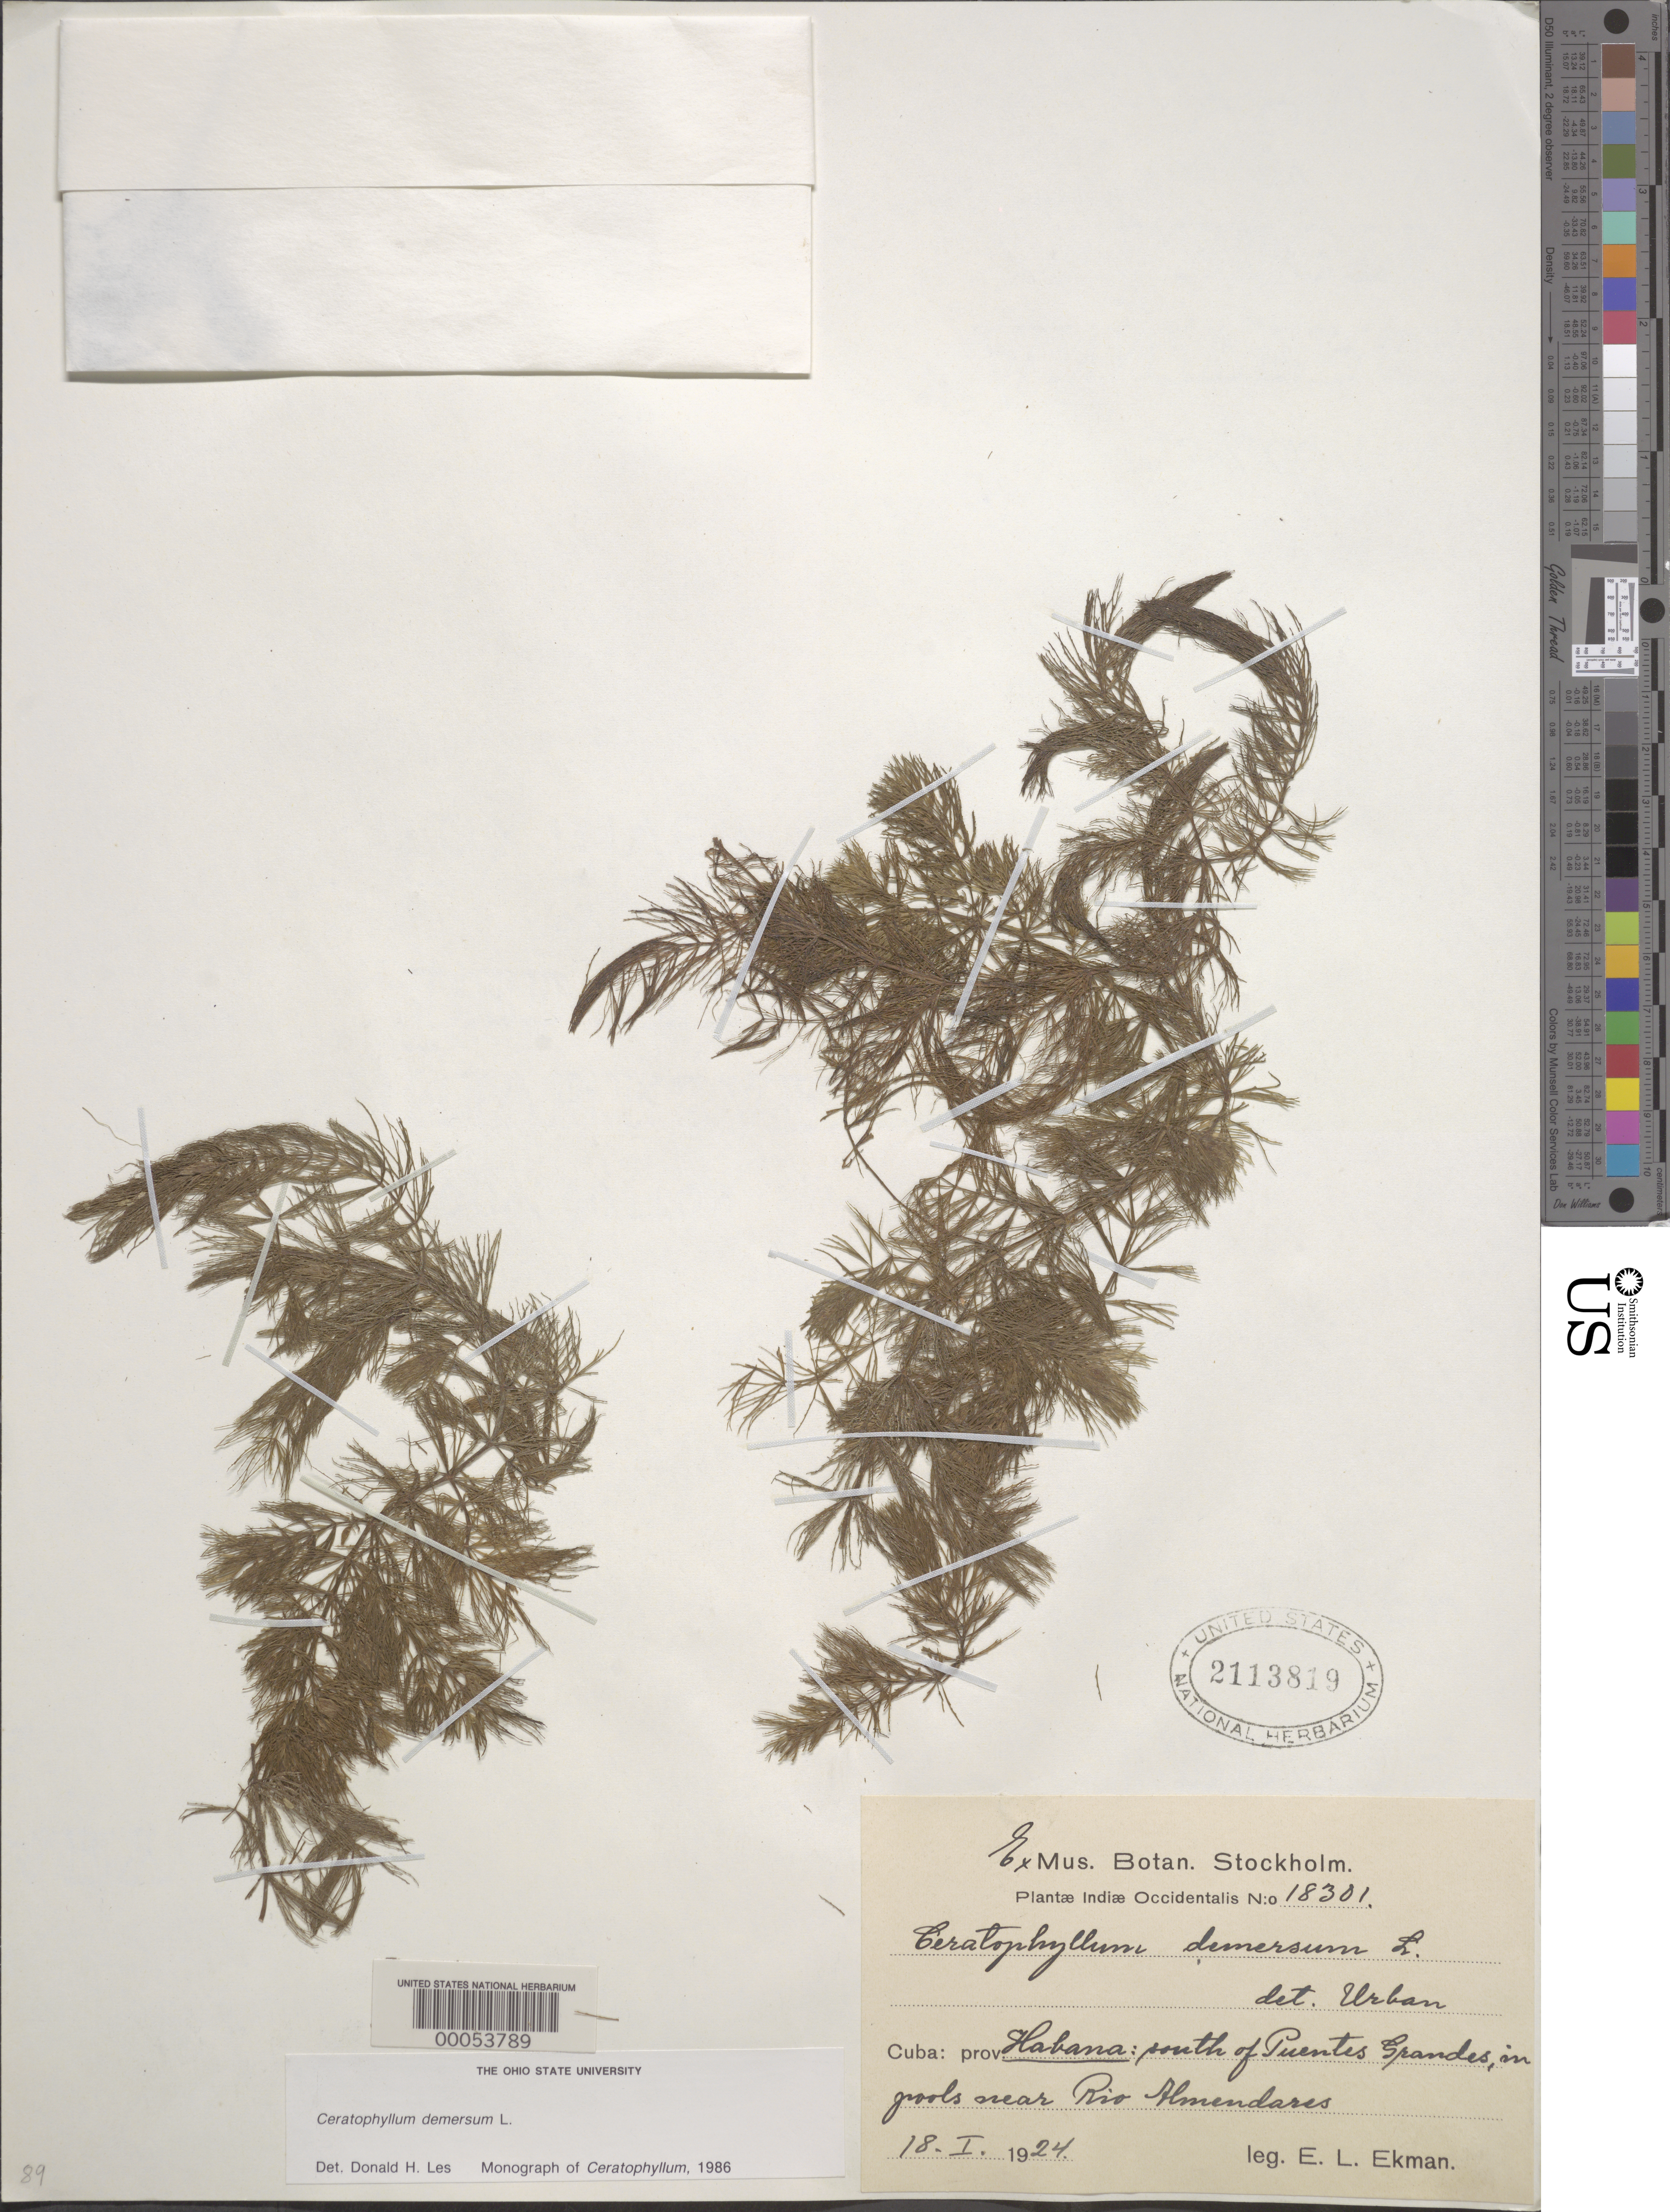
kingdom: Plantae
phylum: Tracheophyta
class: Magnoliopsida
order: Ceratophyllales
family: Ceratophyllaceae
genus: Ceratophyllum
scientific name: Ceratophyllum demersum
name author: L.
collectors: E. L. Ekman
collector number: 18301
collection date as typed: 18 -- 1924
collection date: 1924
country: Cuba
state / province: La Habana / La Habana (city)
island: Greater Antilles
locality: Habana, s of puentes spandes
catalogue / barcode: US 2113819